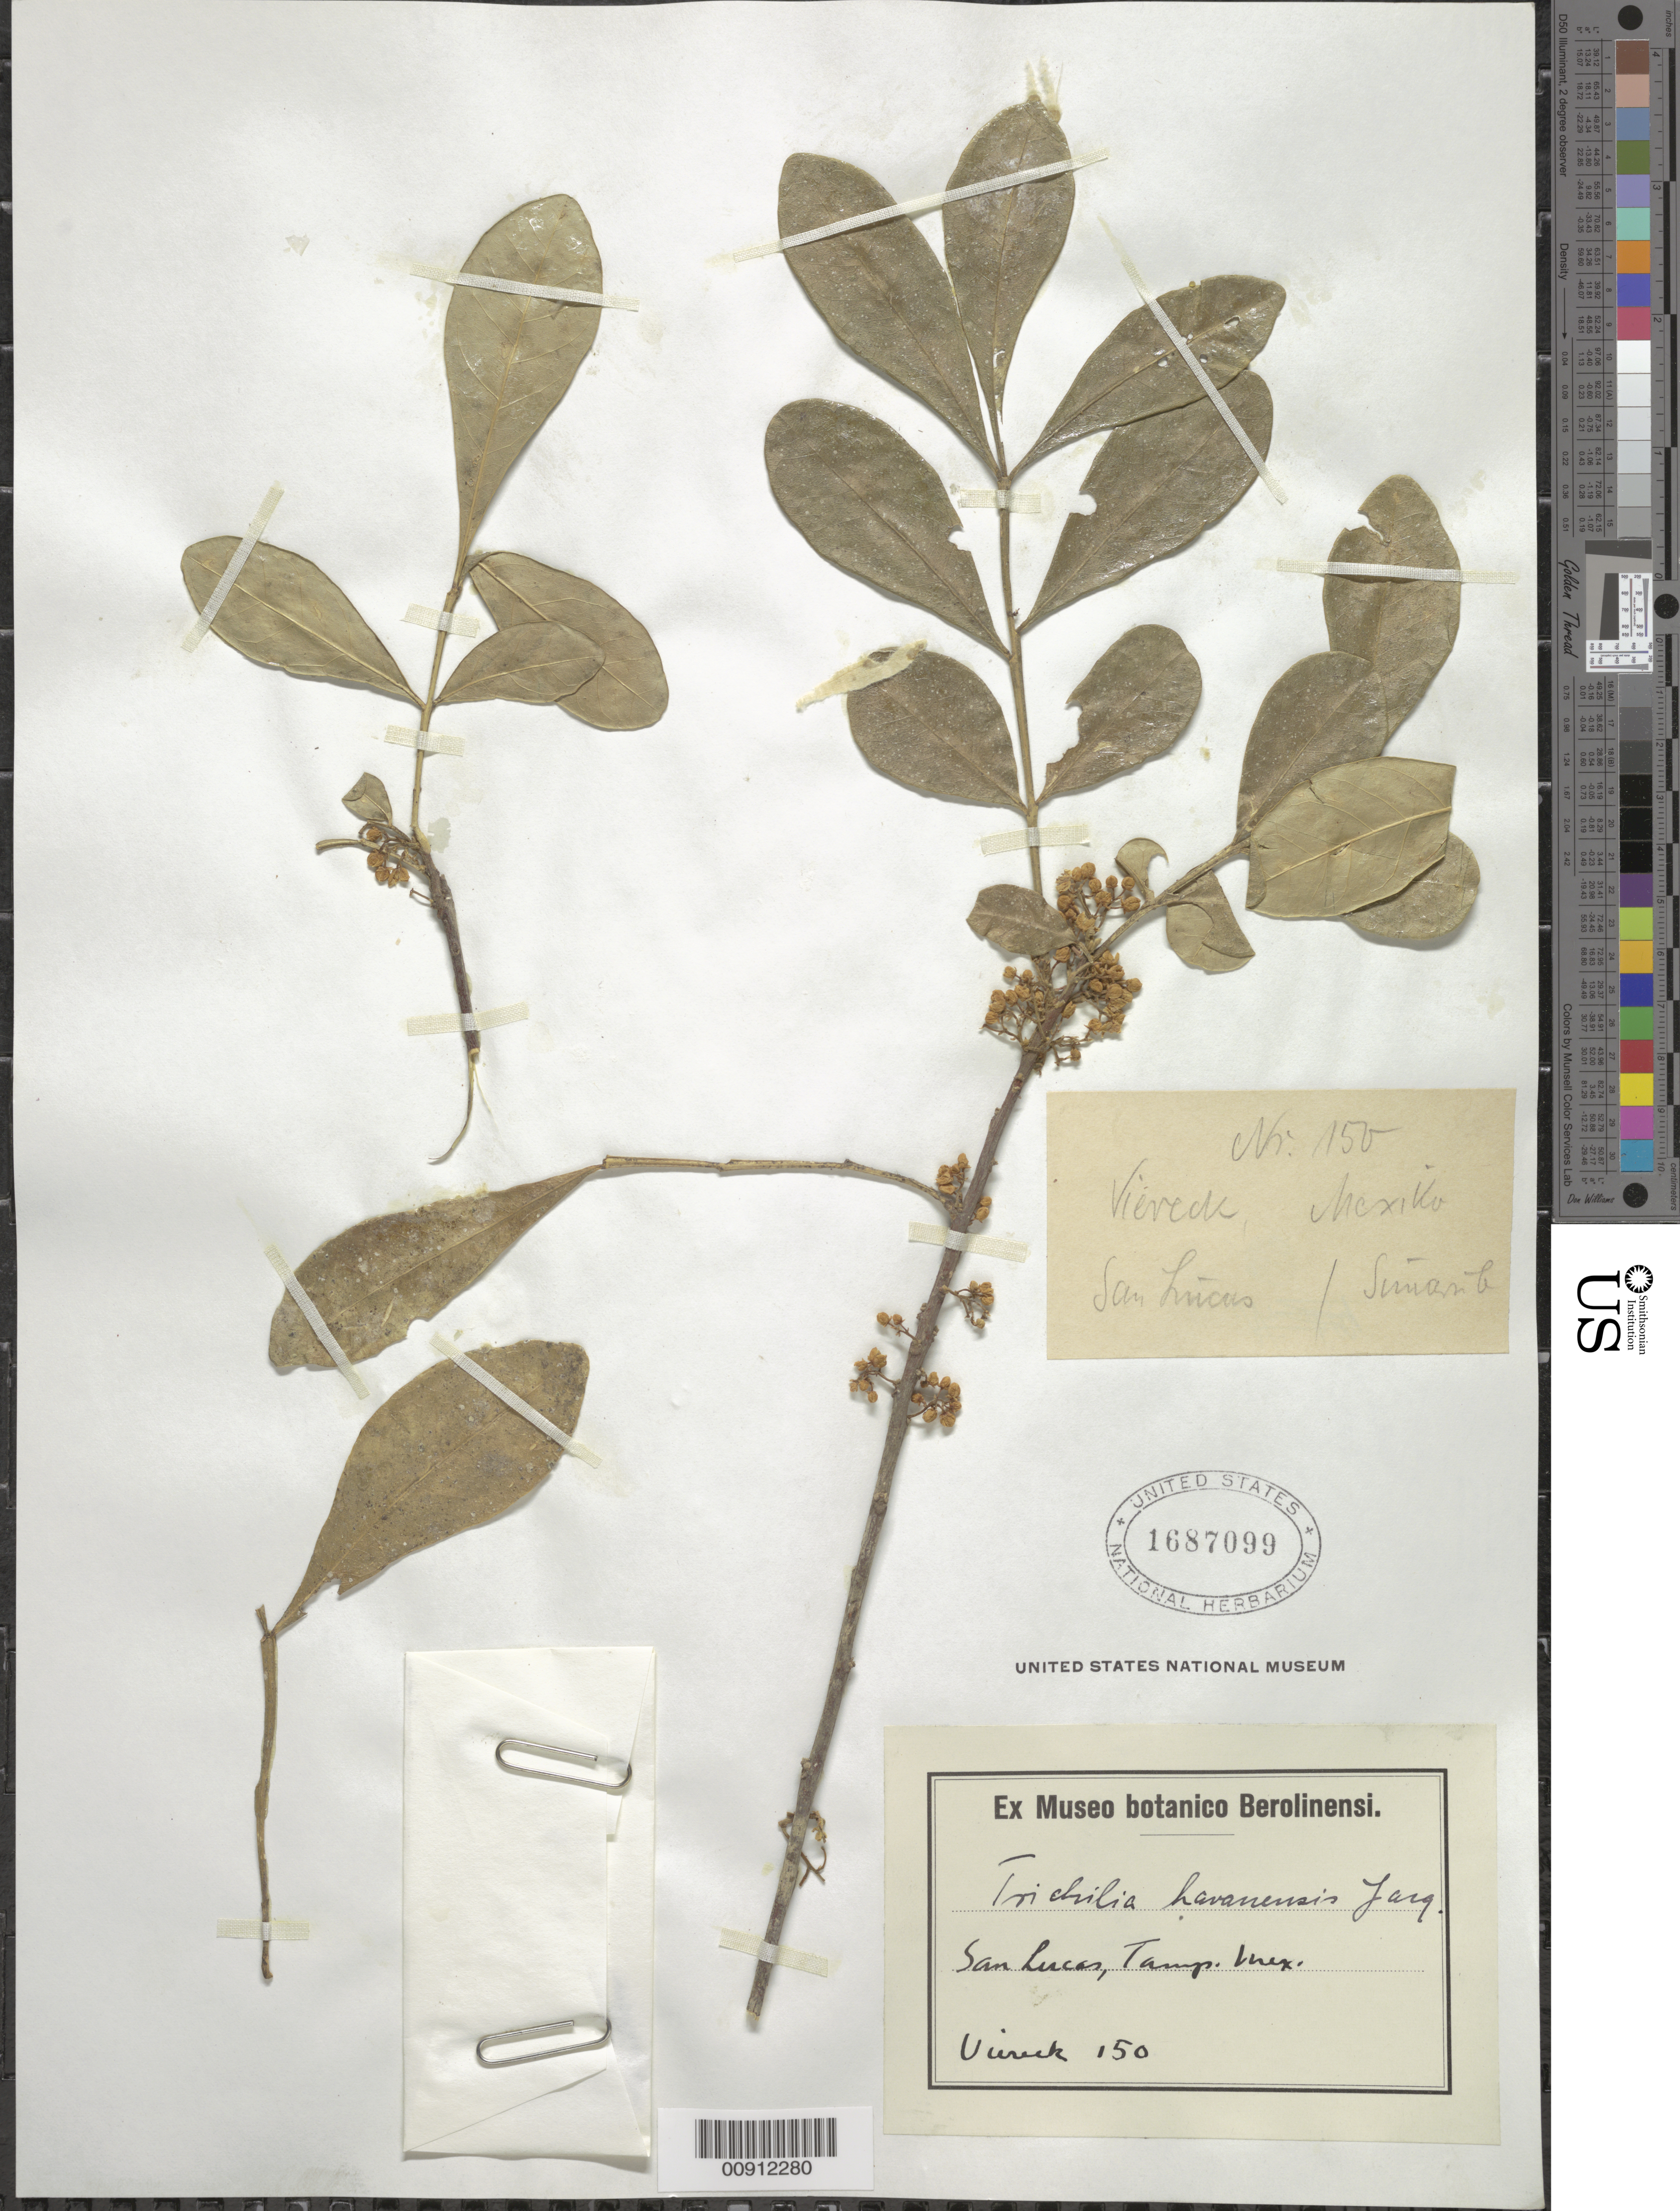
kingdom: Plantae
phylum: Tracheophyta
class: Magnoliopsida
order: Sapindales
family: Meliaceae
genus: Trichilia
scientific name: Trichilia havanensis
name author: Jacq.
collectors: H. W. Viereck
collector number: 150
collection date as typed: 1930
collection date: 1930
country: Mexico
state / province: Tamaulipas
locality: San Lucas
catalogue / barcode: US 1687099